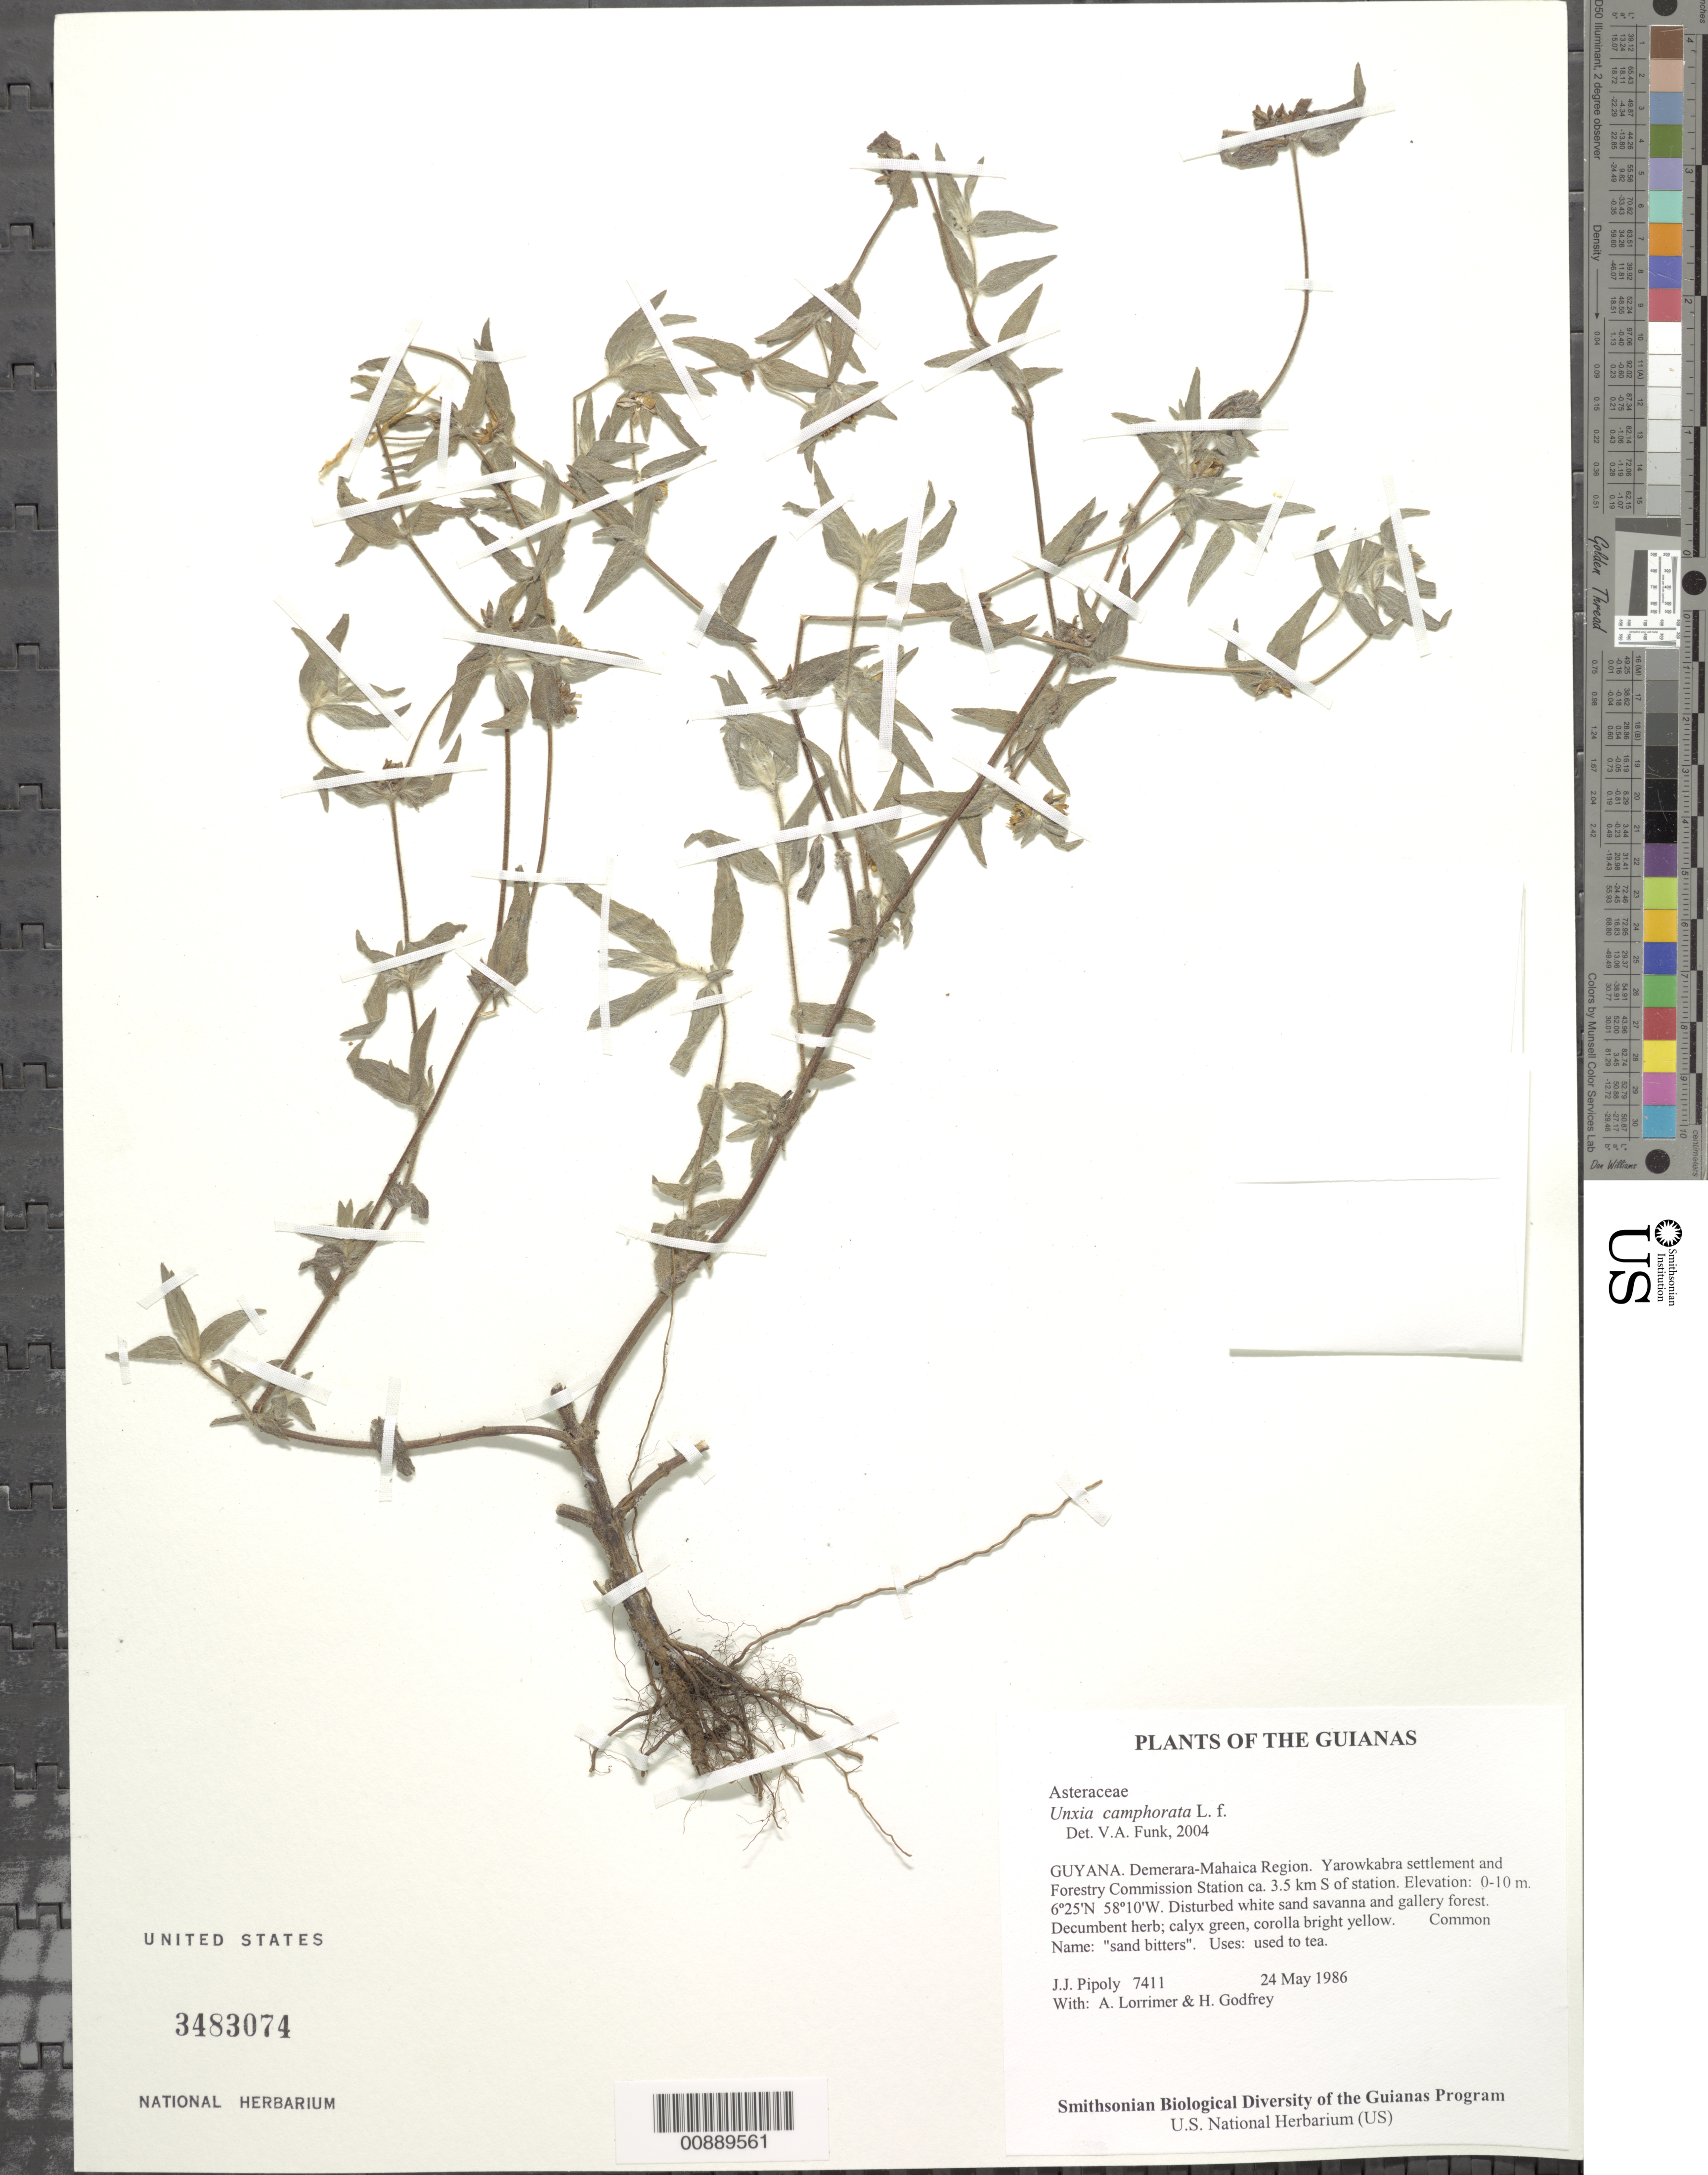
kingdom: Plantae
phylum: Tracheophyta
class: Magnoliopsida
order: Asterales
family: Asteraceae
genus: Unxia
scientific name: Unxia camphorata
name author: L. f.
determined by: Funk, Vicki A., (BOT), Smithsonian Institution - National Museum of Natural History (UNITED STATES)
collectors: J. J. Pipoly, A. Lorrimer & H. Godfrey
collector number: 7411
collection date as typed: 24 May 1986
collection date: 1986-05-24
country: Guyana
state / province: Demerara-Mahaica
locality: Yarowkabra settlement and Forestry Commission Station ca. 3.5 km S of station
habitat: Disturbed white sand savanna and gallery forest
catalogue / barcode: US 3483074